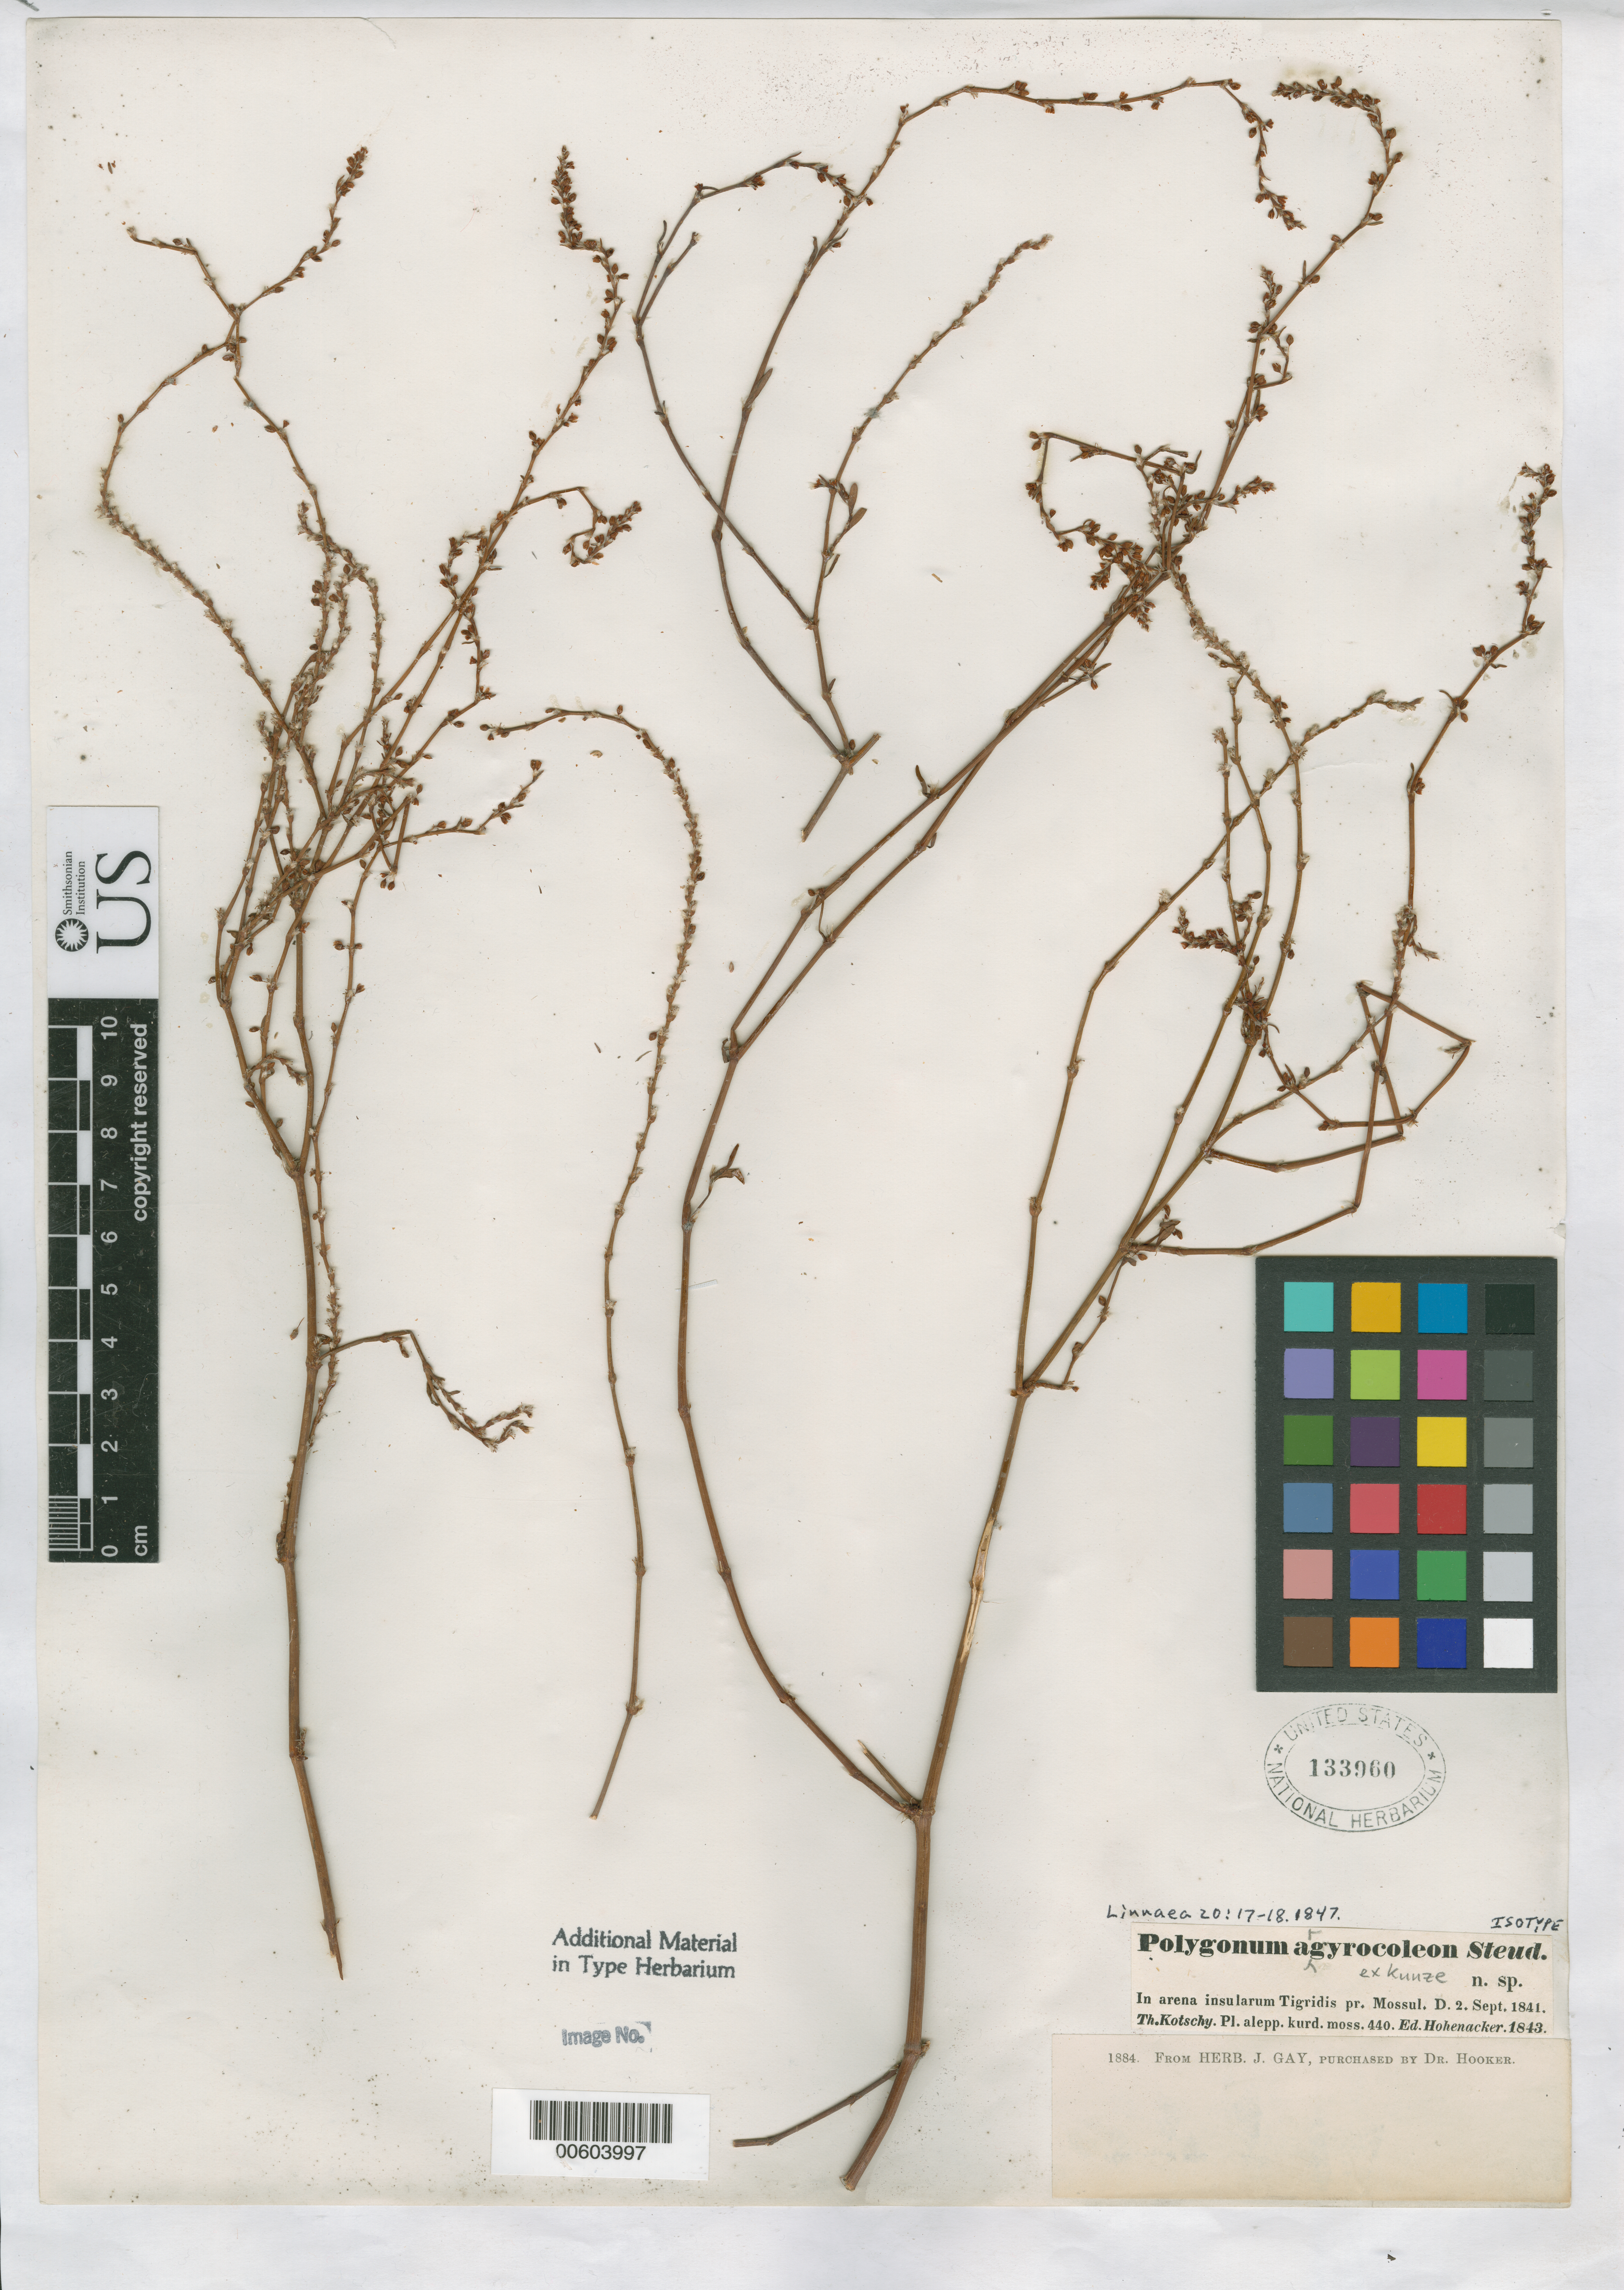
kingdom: Plantae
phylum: Tracheophyta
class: Magnoliopsida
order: Caryophyllales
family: Polygonaceae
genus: Polygonum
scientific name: Polygonum argyrocoleon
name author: Steud. ex Kunze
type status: Isotype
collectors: K. G. Kotschy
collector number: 440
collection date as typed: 02 Sep 1841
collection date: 1841-09-02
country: Iraq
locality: Near Mossul.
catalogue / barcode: US 133960